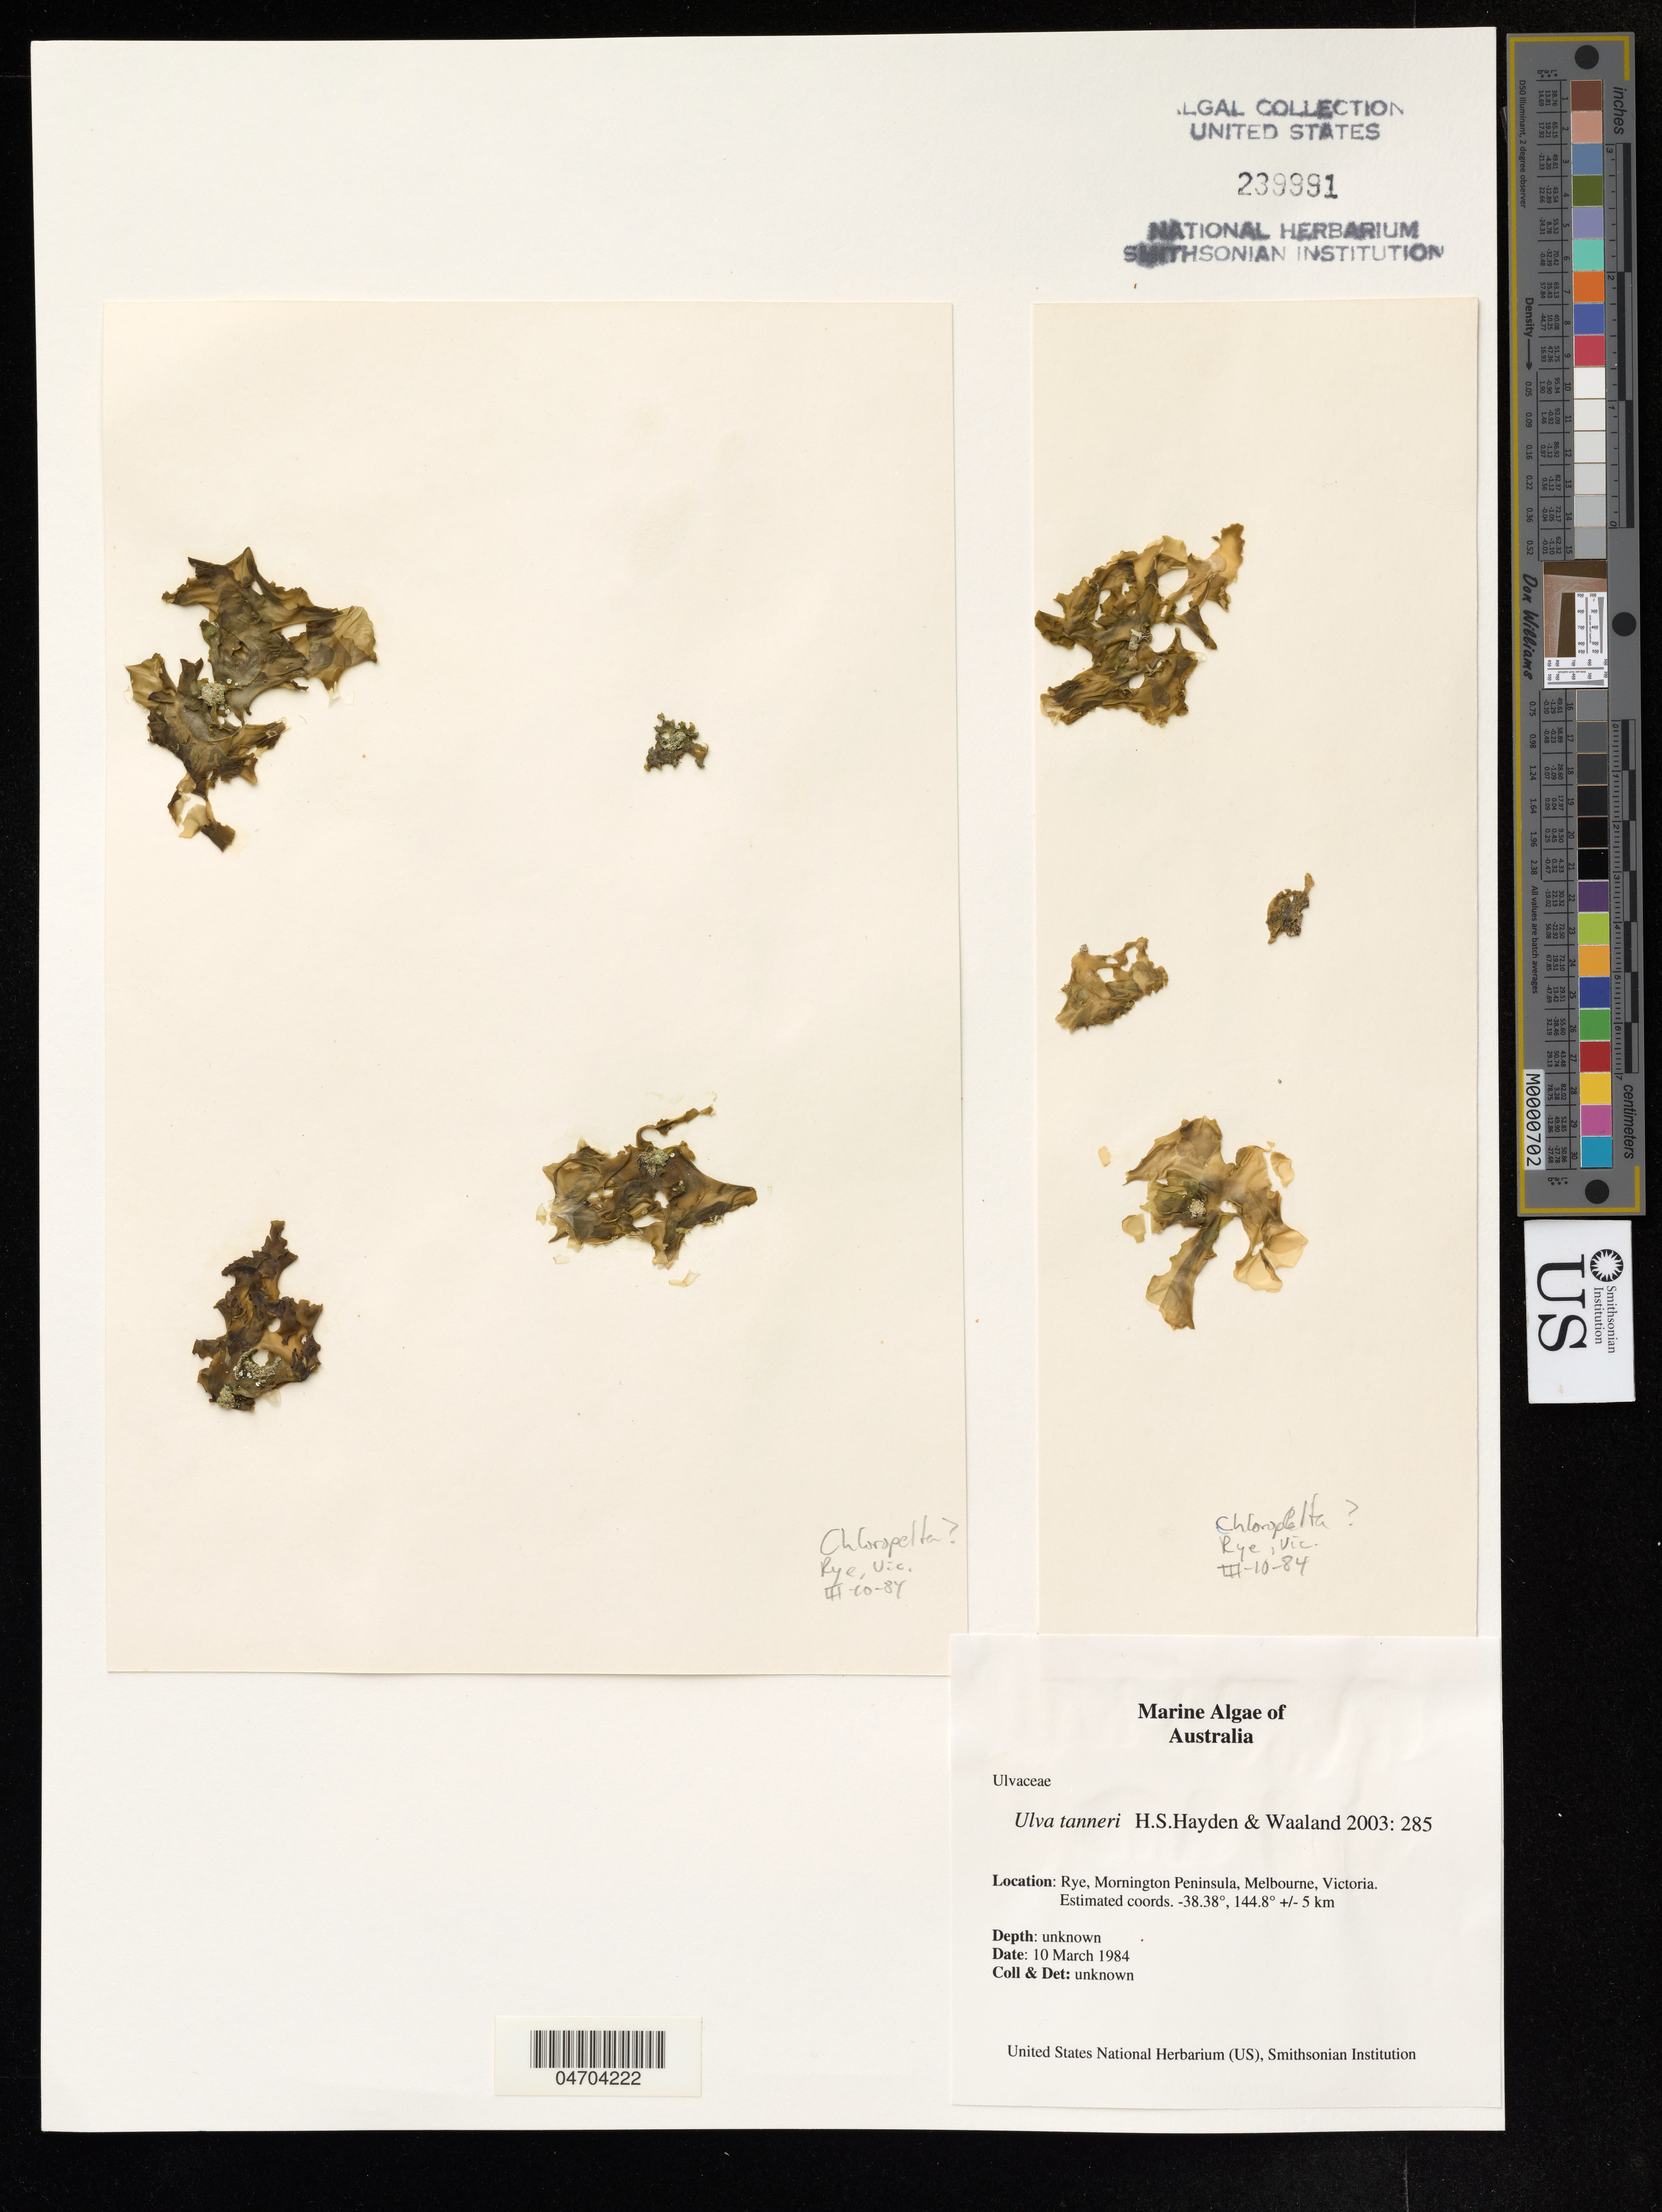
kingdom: Plantae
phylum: Chlorophyta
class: Ulvophyceae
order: Ulvales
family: Ulvaceae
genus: Ulva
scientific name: Ulva tanneri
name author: H.S. Hayden & Waaland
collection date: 1984-03-10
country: Australia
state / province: Victoria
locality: Rye, Mornington Peninsula, Melbourne, Victoria.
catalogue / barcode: US 239991